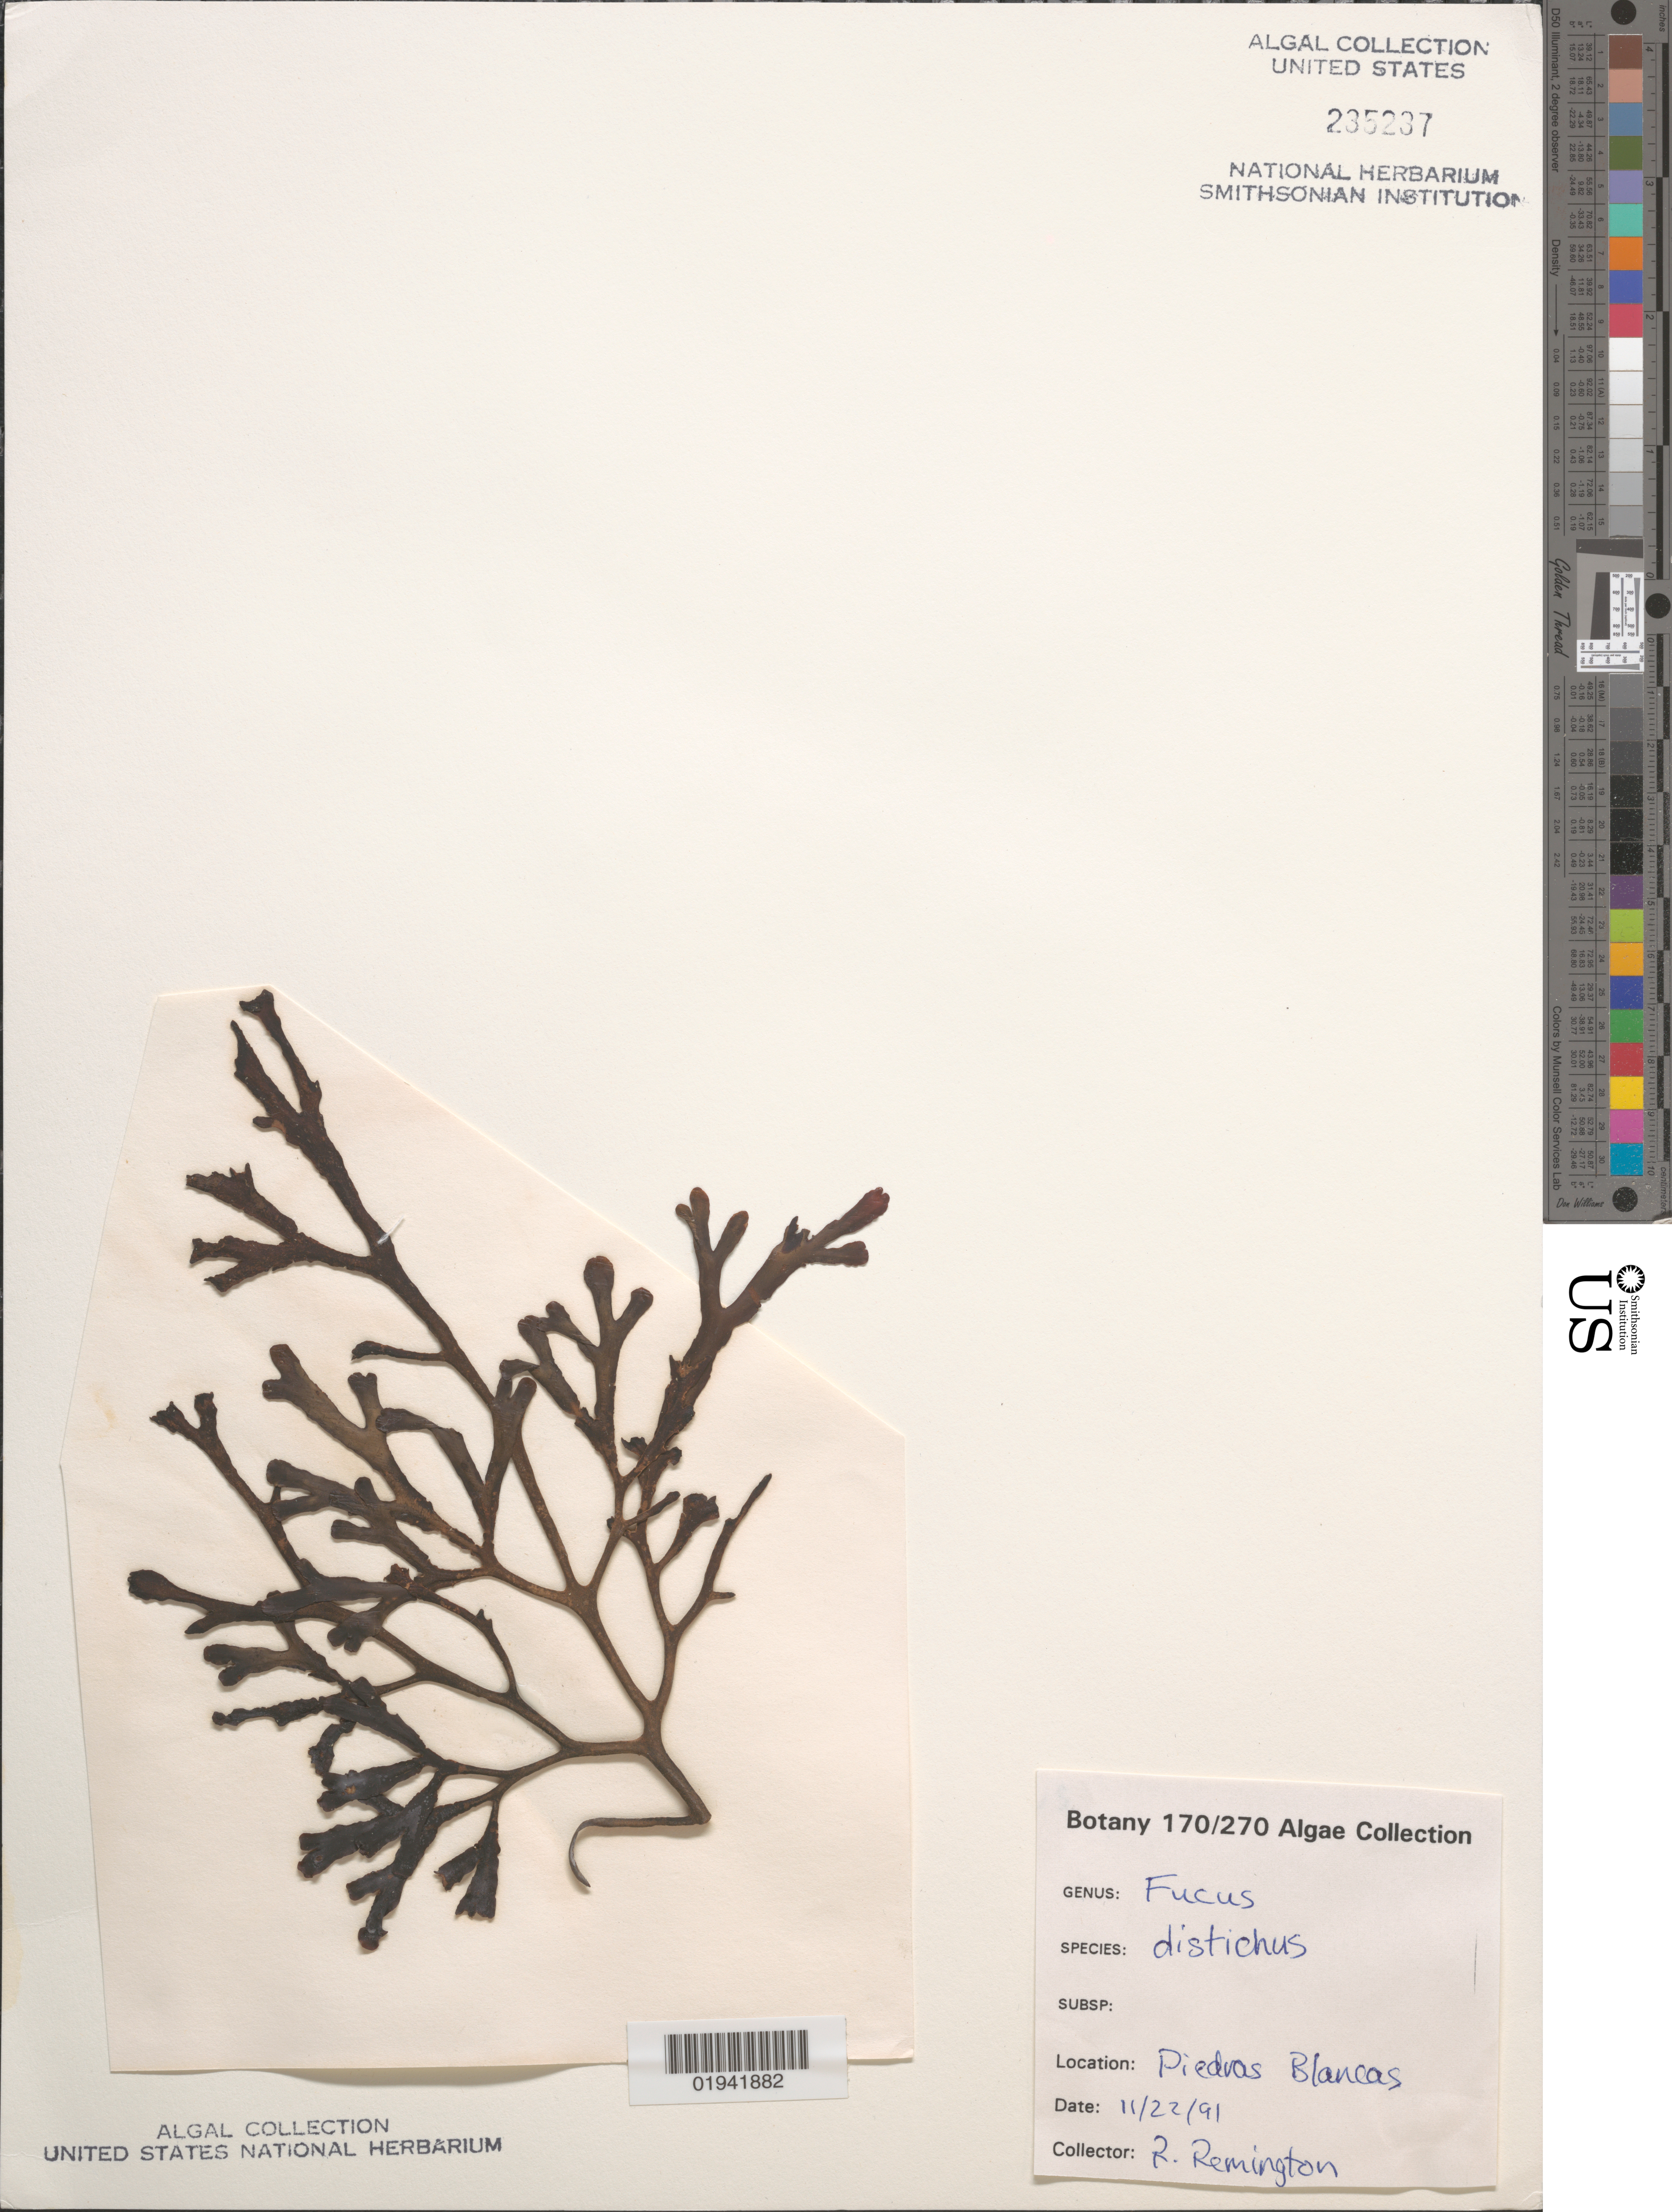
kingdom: Chromista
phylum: Ochrophyta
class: Phaeophyceae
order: Fucales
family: Fucaceae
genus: Fucus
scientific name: Fucus distichus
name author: L.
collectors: R. Remington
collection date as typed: Transcribed d/m/y: 22/11/91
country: United States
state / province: California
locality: Piedras Blancas.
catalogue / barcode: US 235237